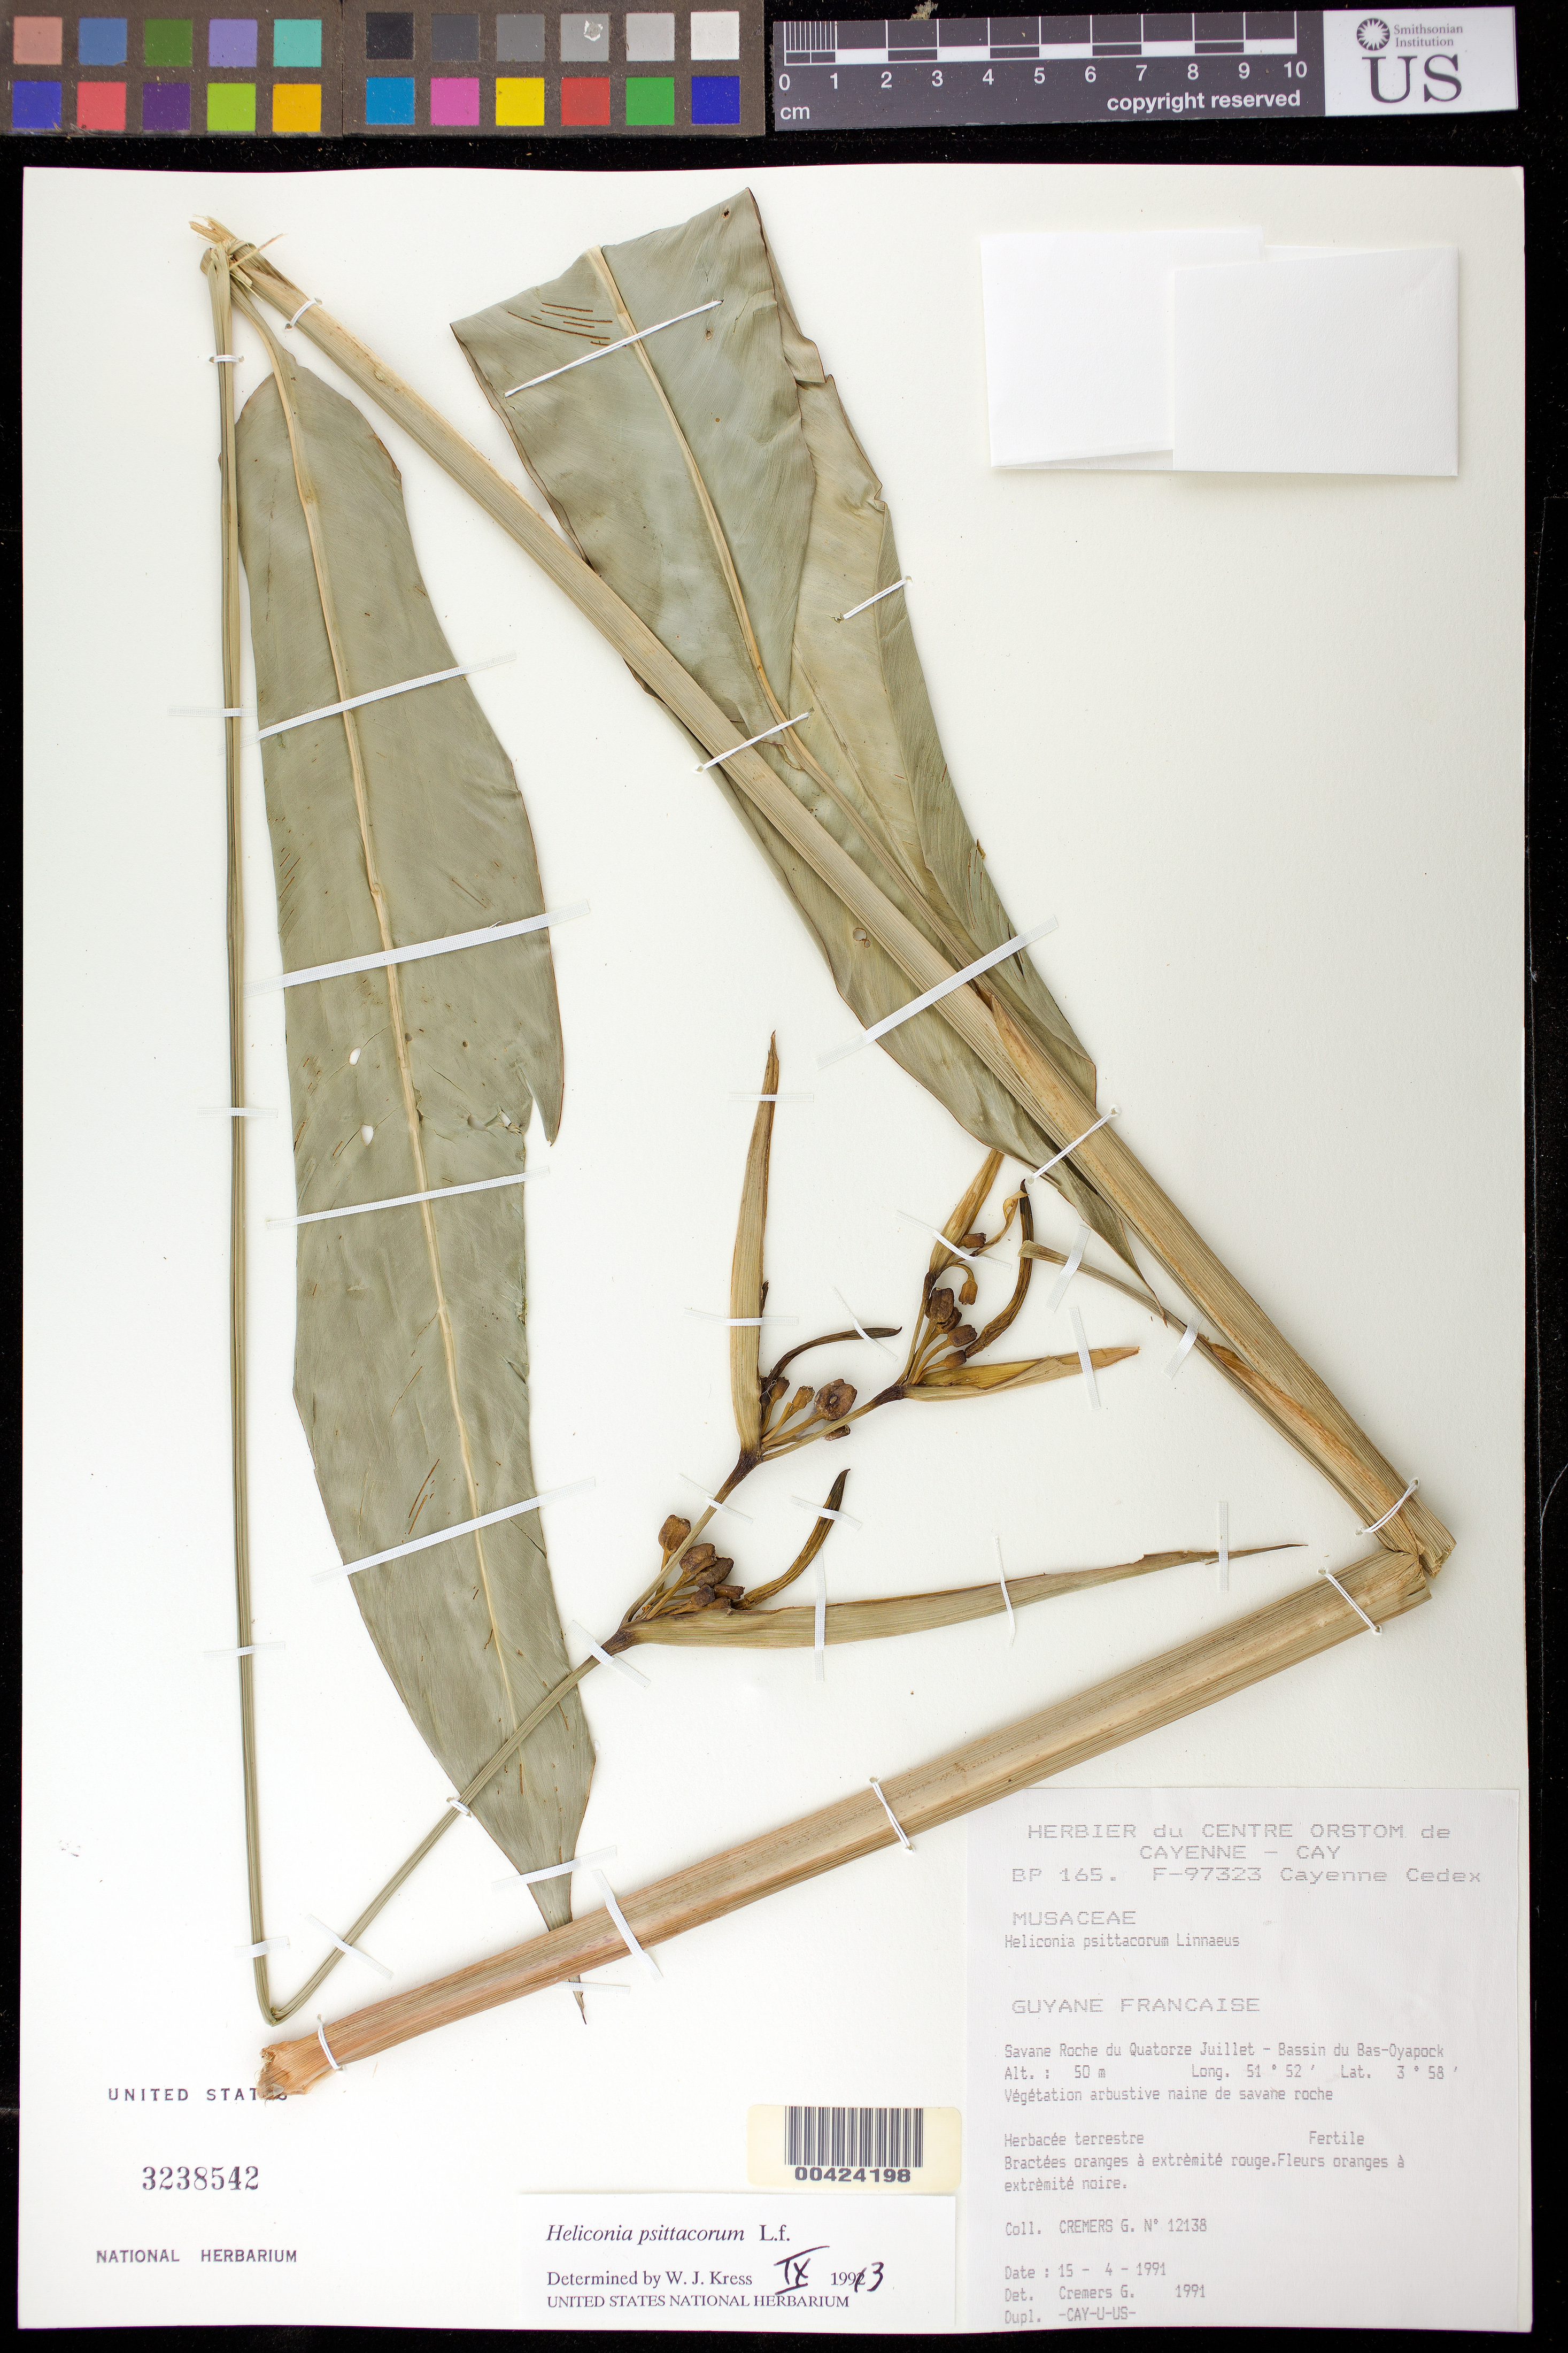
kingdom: Plantae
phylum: Tracheophyta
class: Liliopsida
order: Zingiberales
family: Heliconiaceae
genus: Heliconia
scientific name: Heliconia psittacorum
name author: L. f.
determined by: Kress, W. J., (US), Smithsonian Institution - National Museum of Natural History (UNITED STATES)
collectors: G. Cremers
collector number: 12138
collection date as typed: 15 Apr 1991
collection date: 1991-04-15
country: French Guiana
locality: Savane roche du quatorze julliet - bassin du bas-oyapock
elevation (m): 50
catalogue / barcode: US 3238542